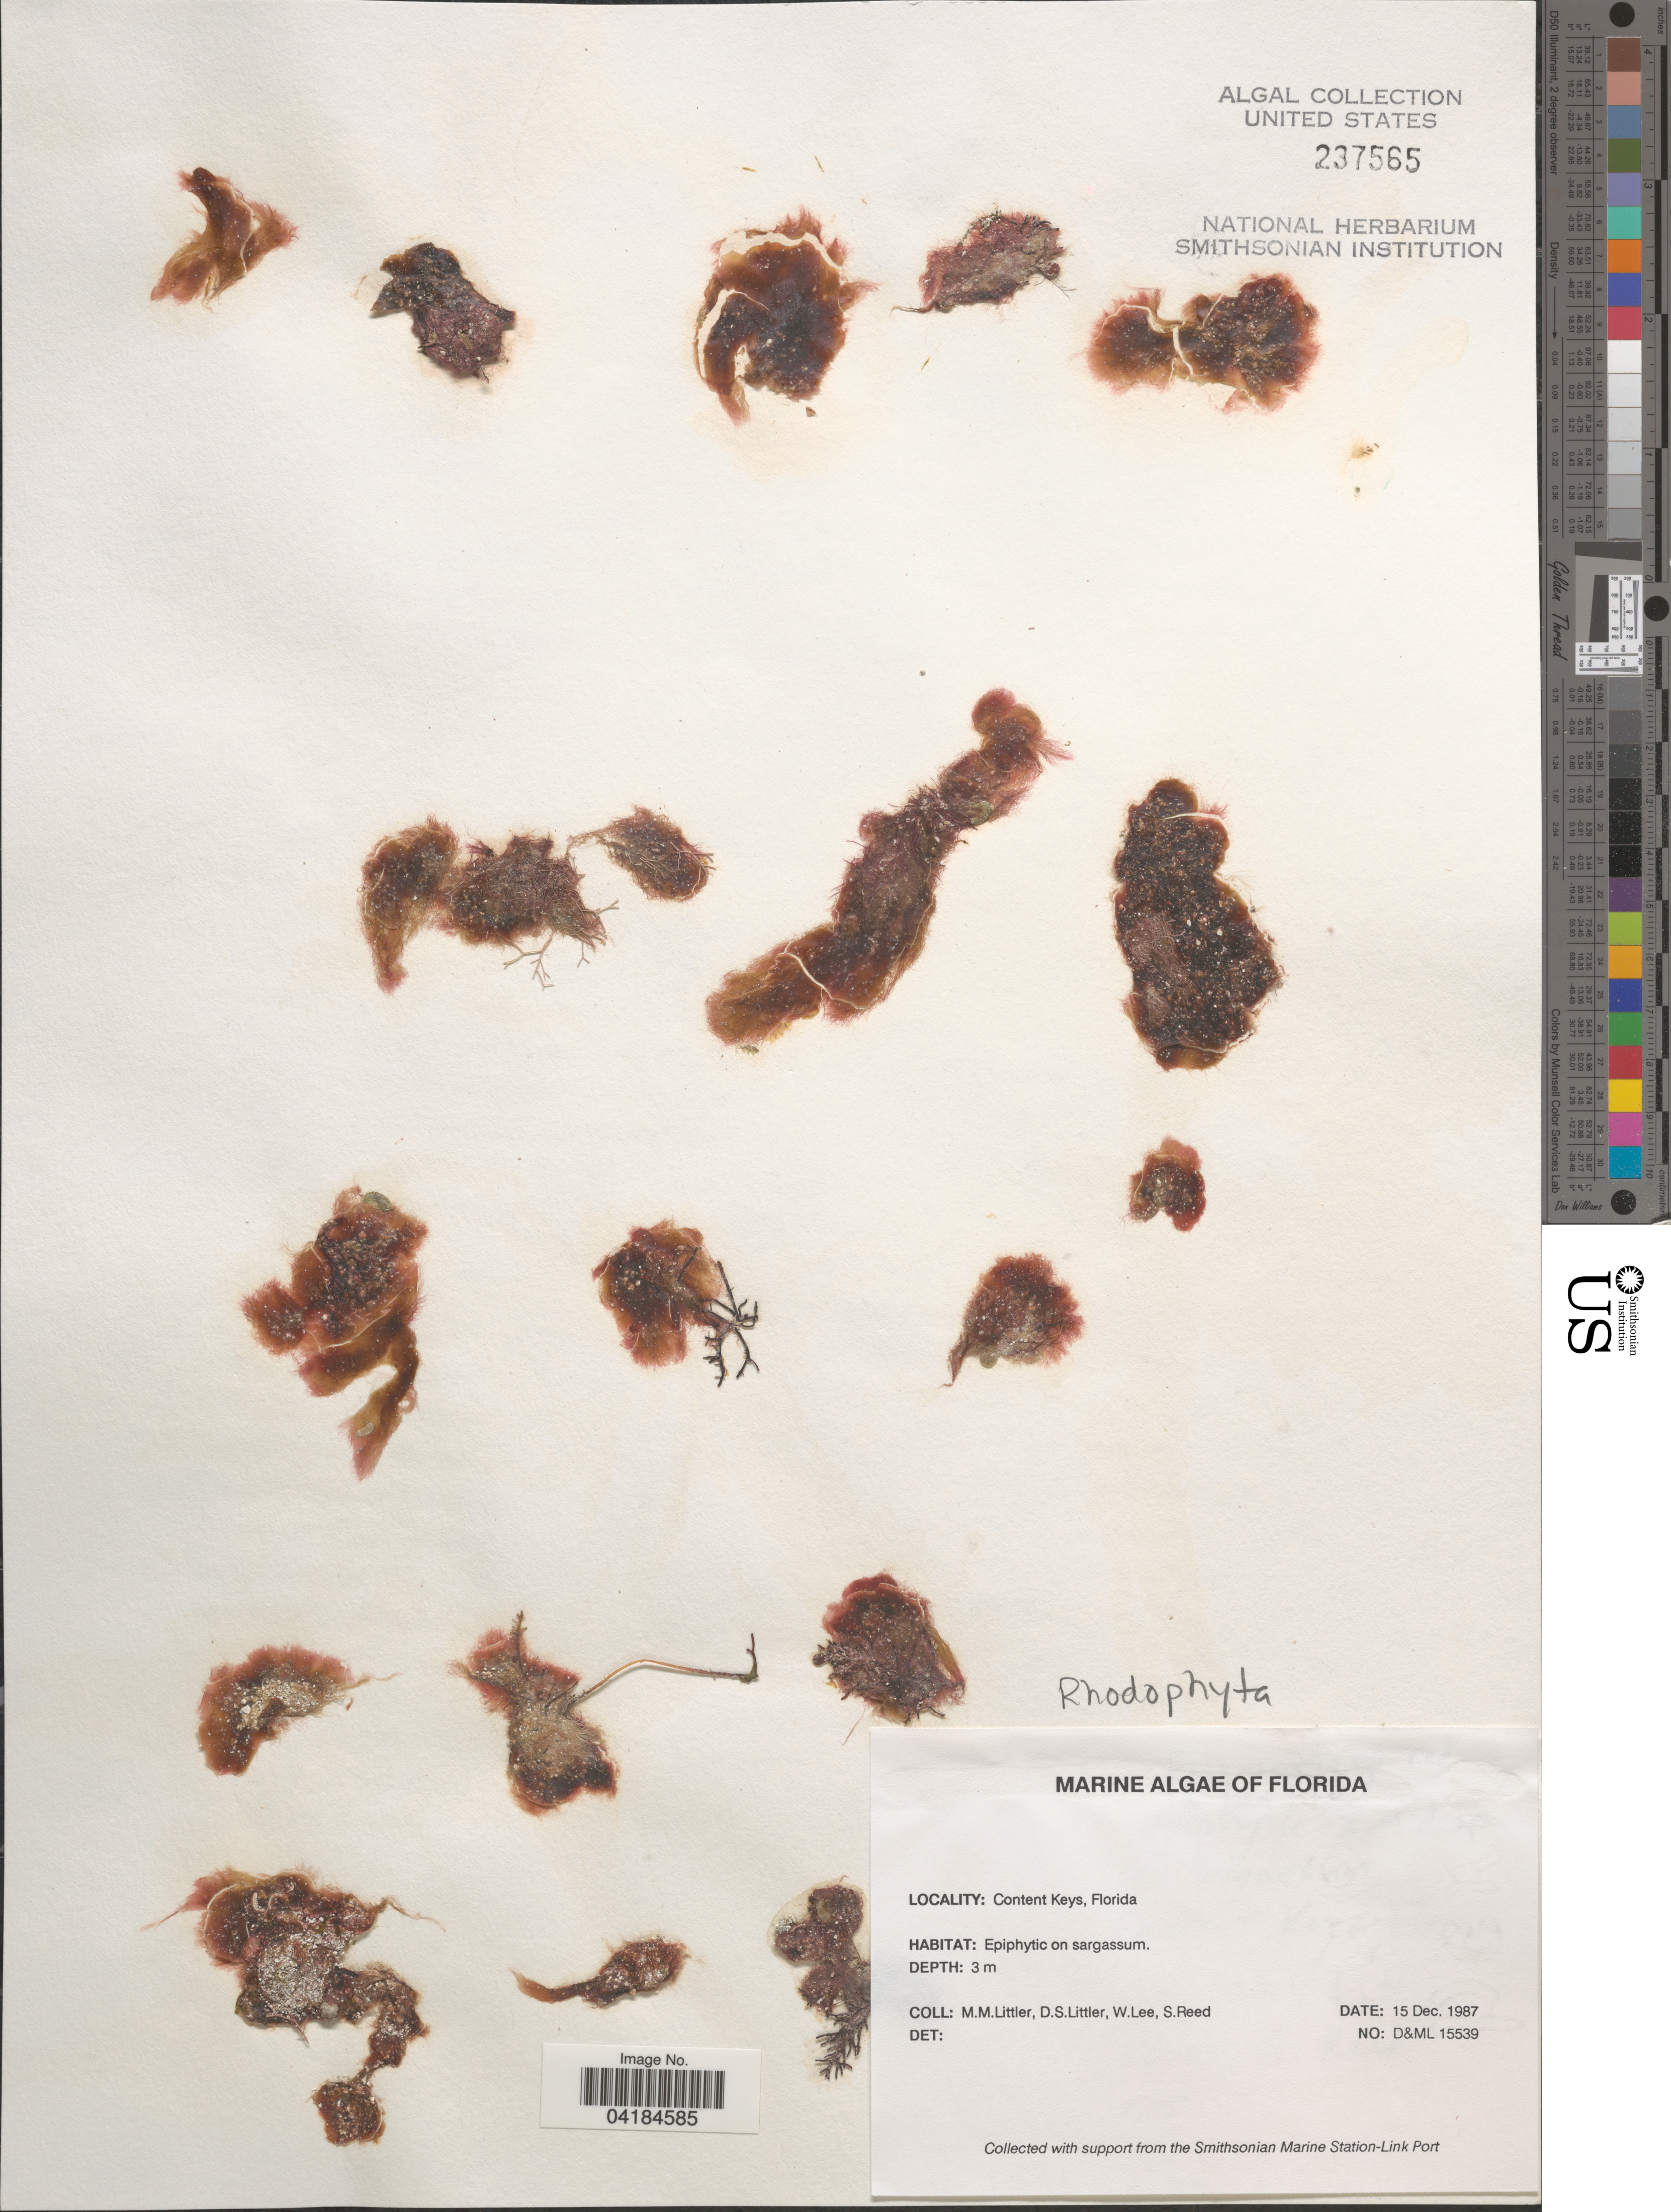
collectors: D. S. Littler, W. Lee & S. Reed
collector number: D&ML15539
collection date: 1987-12-15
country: United States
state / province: Florida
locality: Content Keys.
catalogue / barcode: US 237565